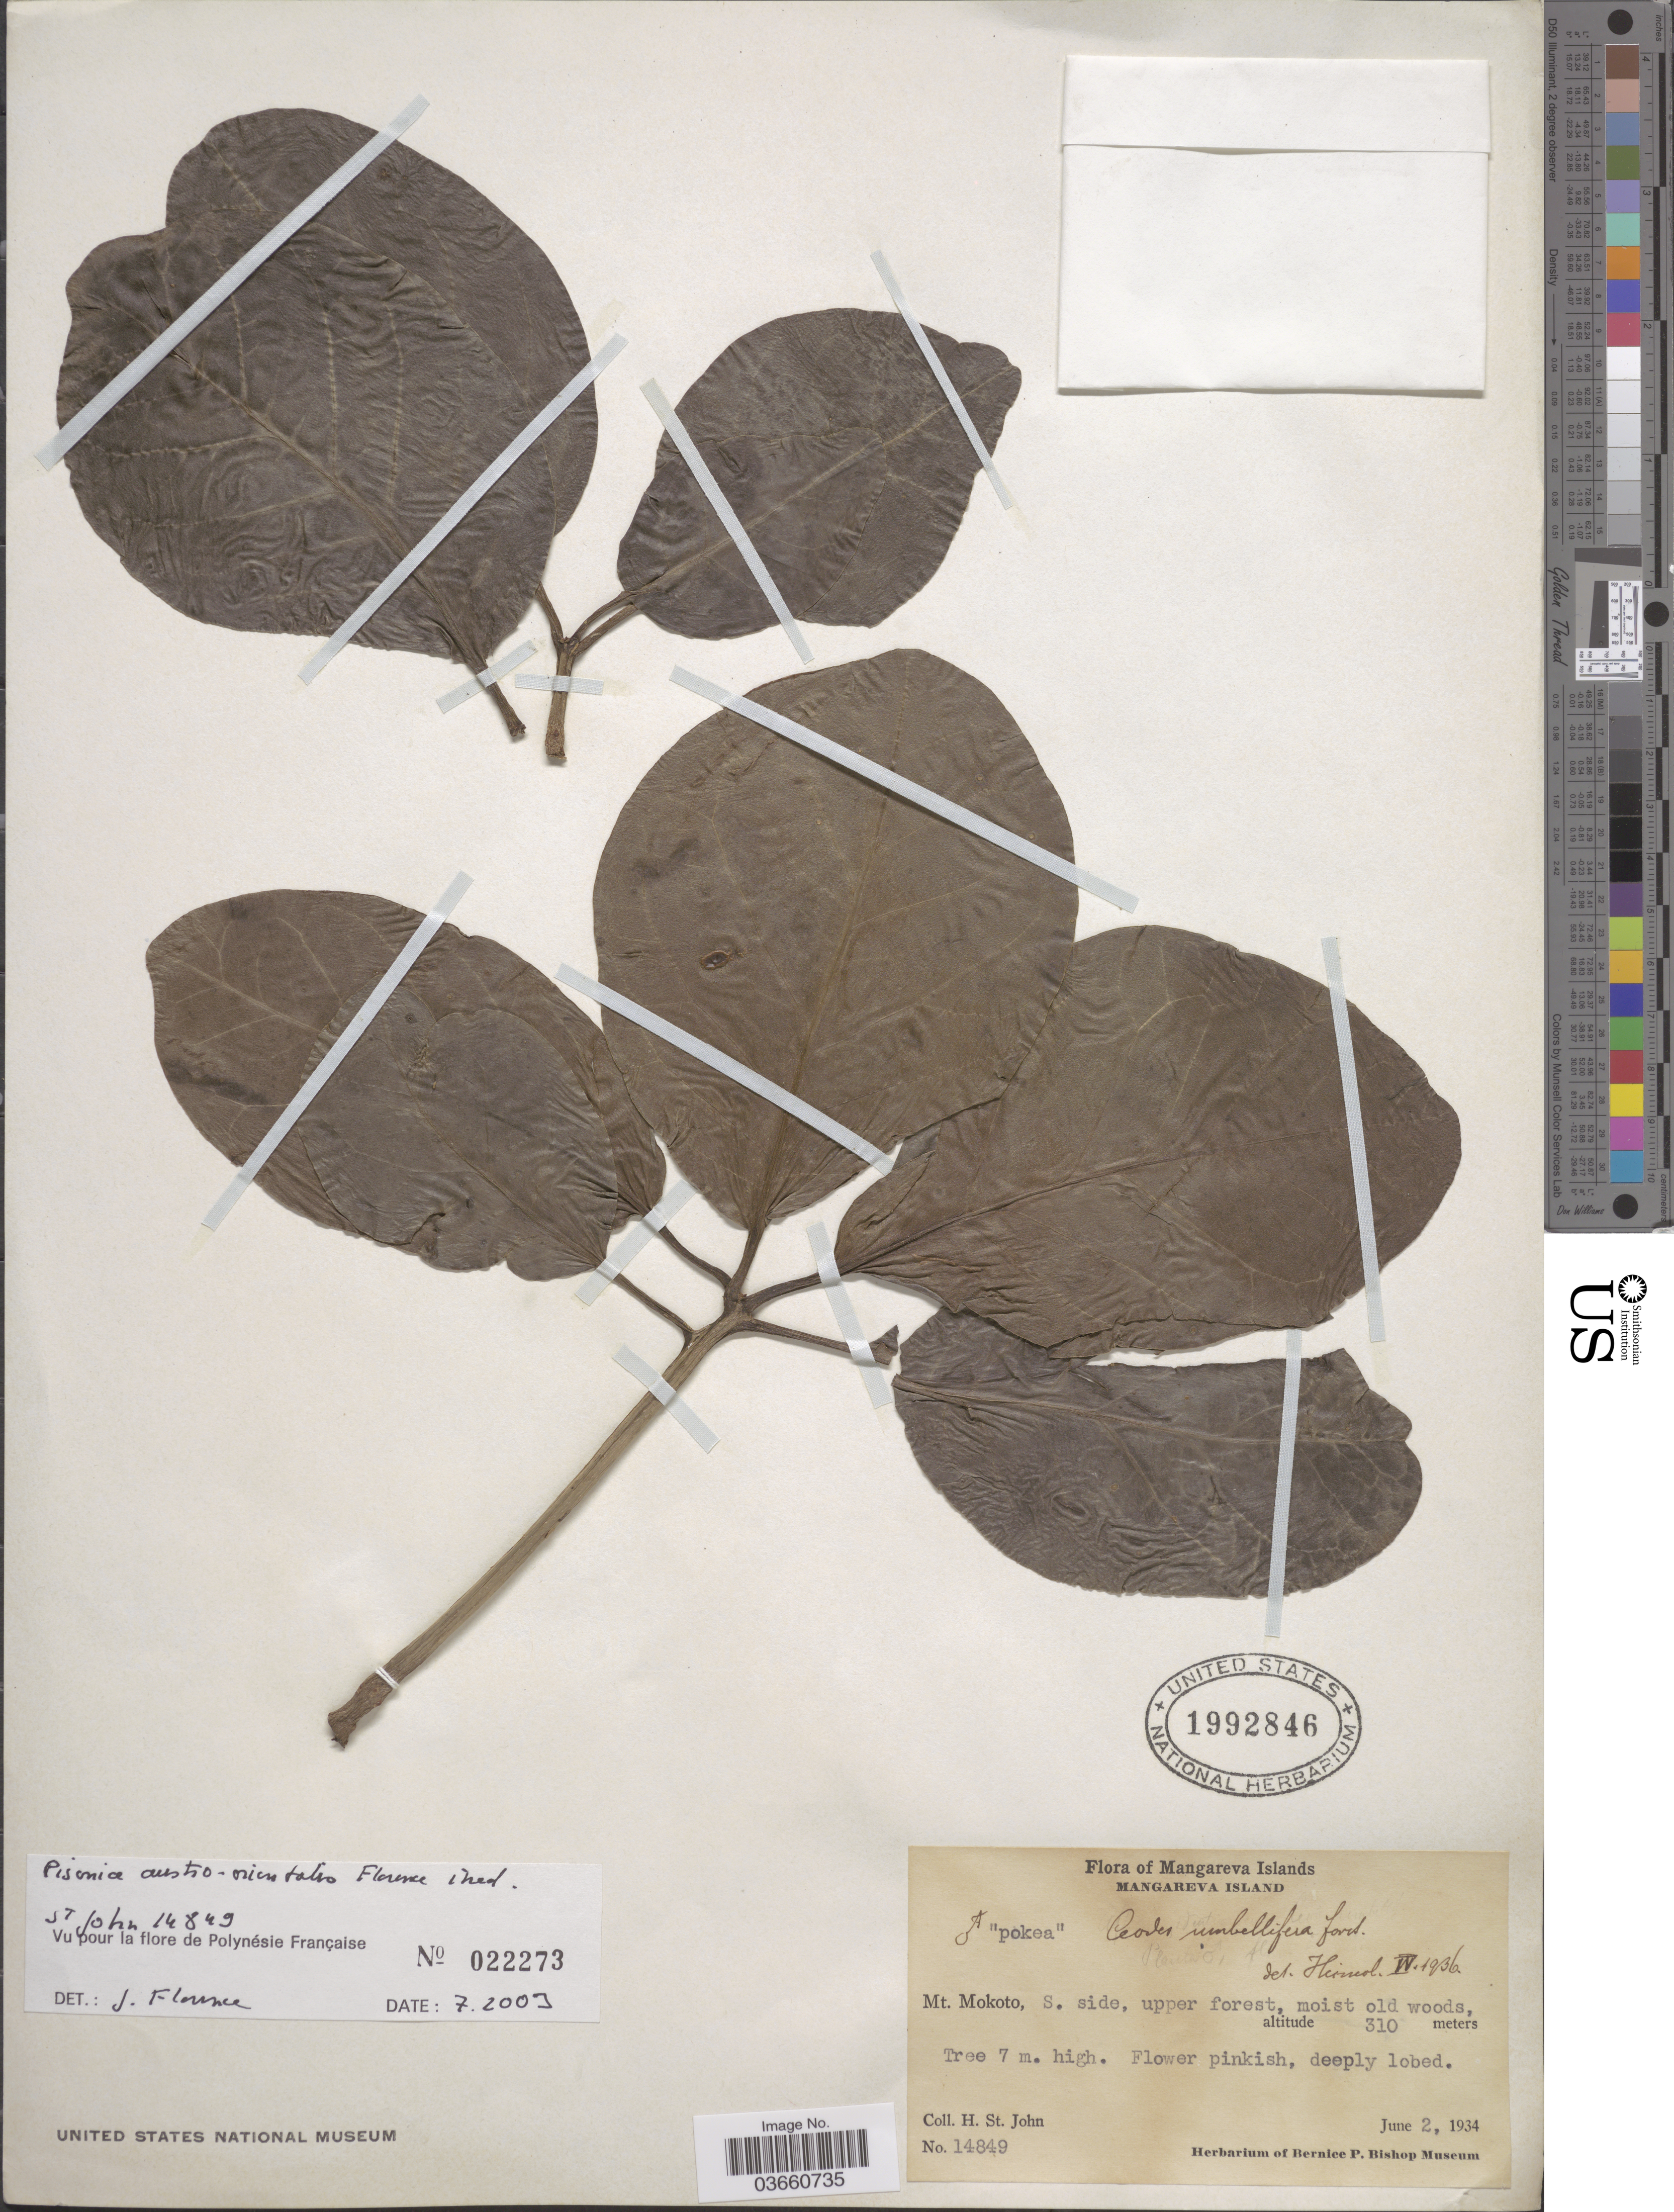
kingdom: Plantae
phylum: Tracheophyta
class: Magnoliopsida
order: Caryophyllales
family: Nyctaginaceae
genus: Ceodes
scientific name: Ceodes austro-orientalis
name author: (J. Florence) Rossetto & Caraballo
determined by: Wagner, W. L., (BOT), Smithsonian Institution - National Museum of Natural History (UNITED STATES)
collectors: H. St. John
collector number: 14849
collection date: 1934-06-02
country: French Polynesia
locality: Mangareva Islands. Mangareva Island. Mt. Mokoto, S. side, upper forest.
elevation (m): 310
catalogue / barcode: US 1992846